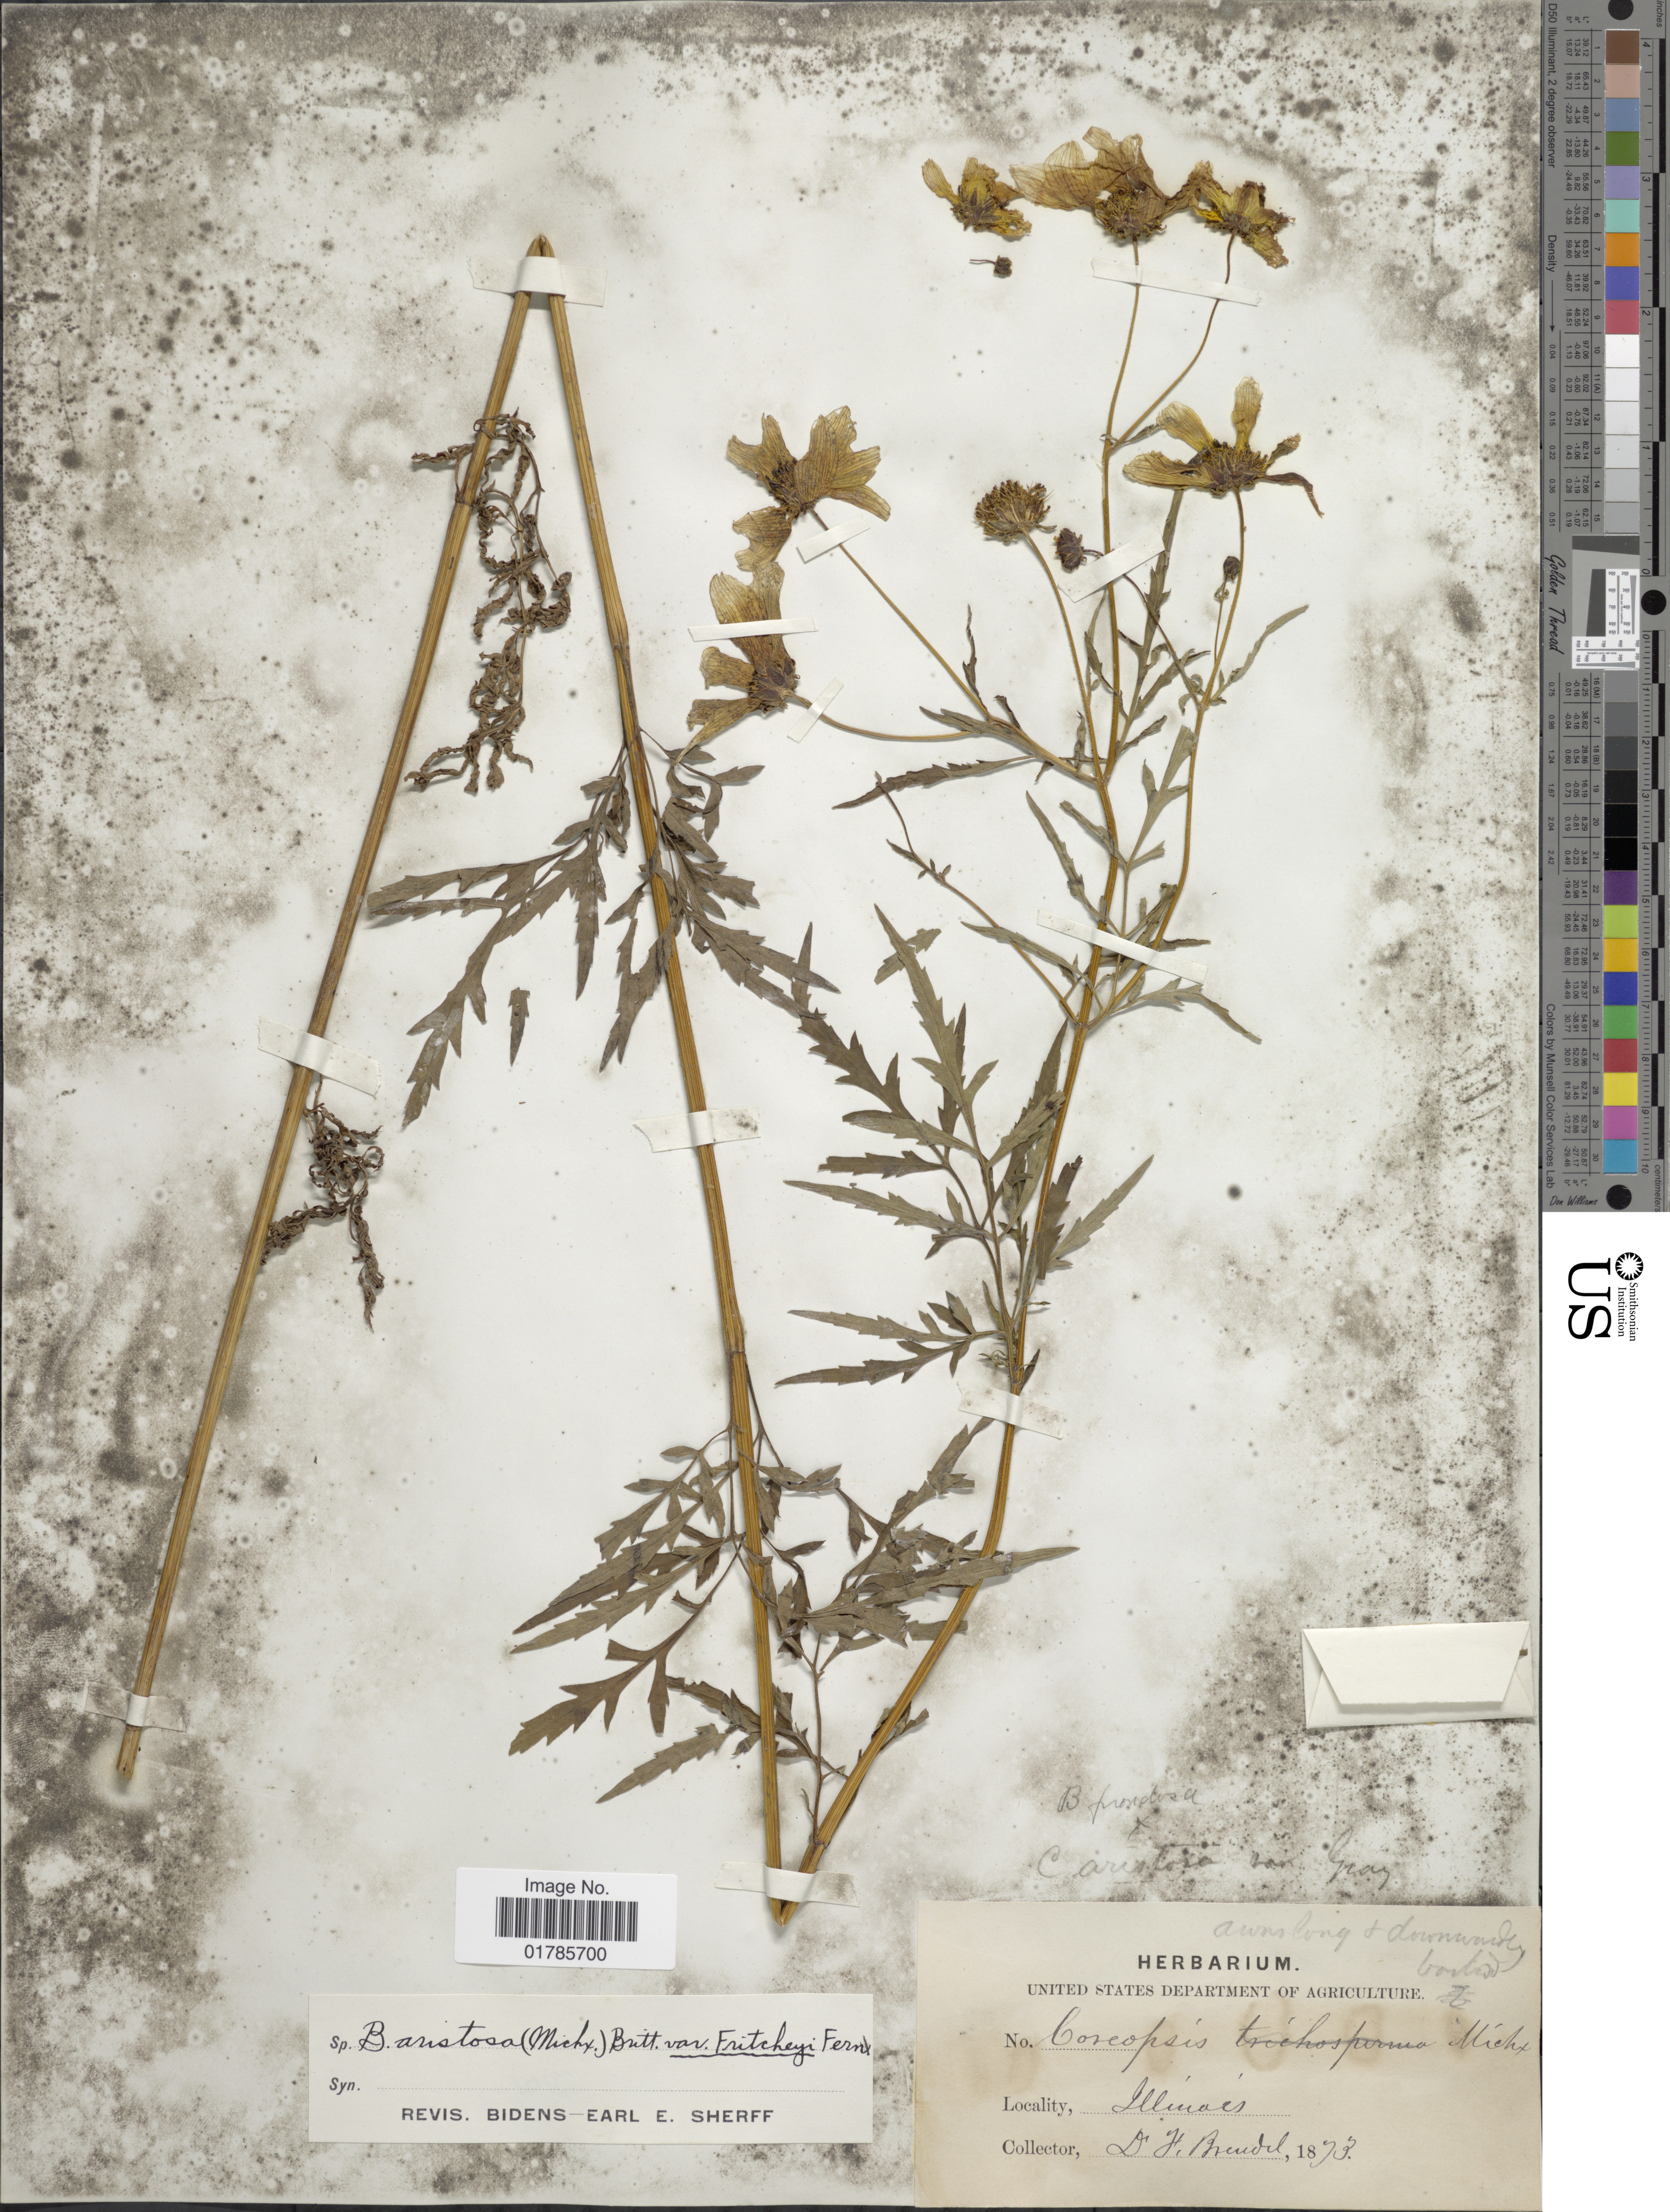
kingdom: Plantae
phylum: Tracheophyta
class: Magnoliopsida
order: Asterales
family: Asteraceae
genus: Bidens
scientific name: Bidens aristosa var. fritcheyi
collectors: F. Brendel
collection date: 1873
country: United States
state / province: Illinois